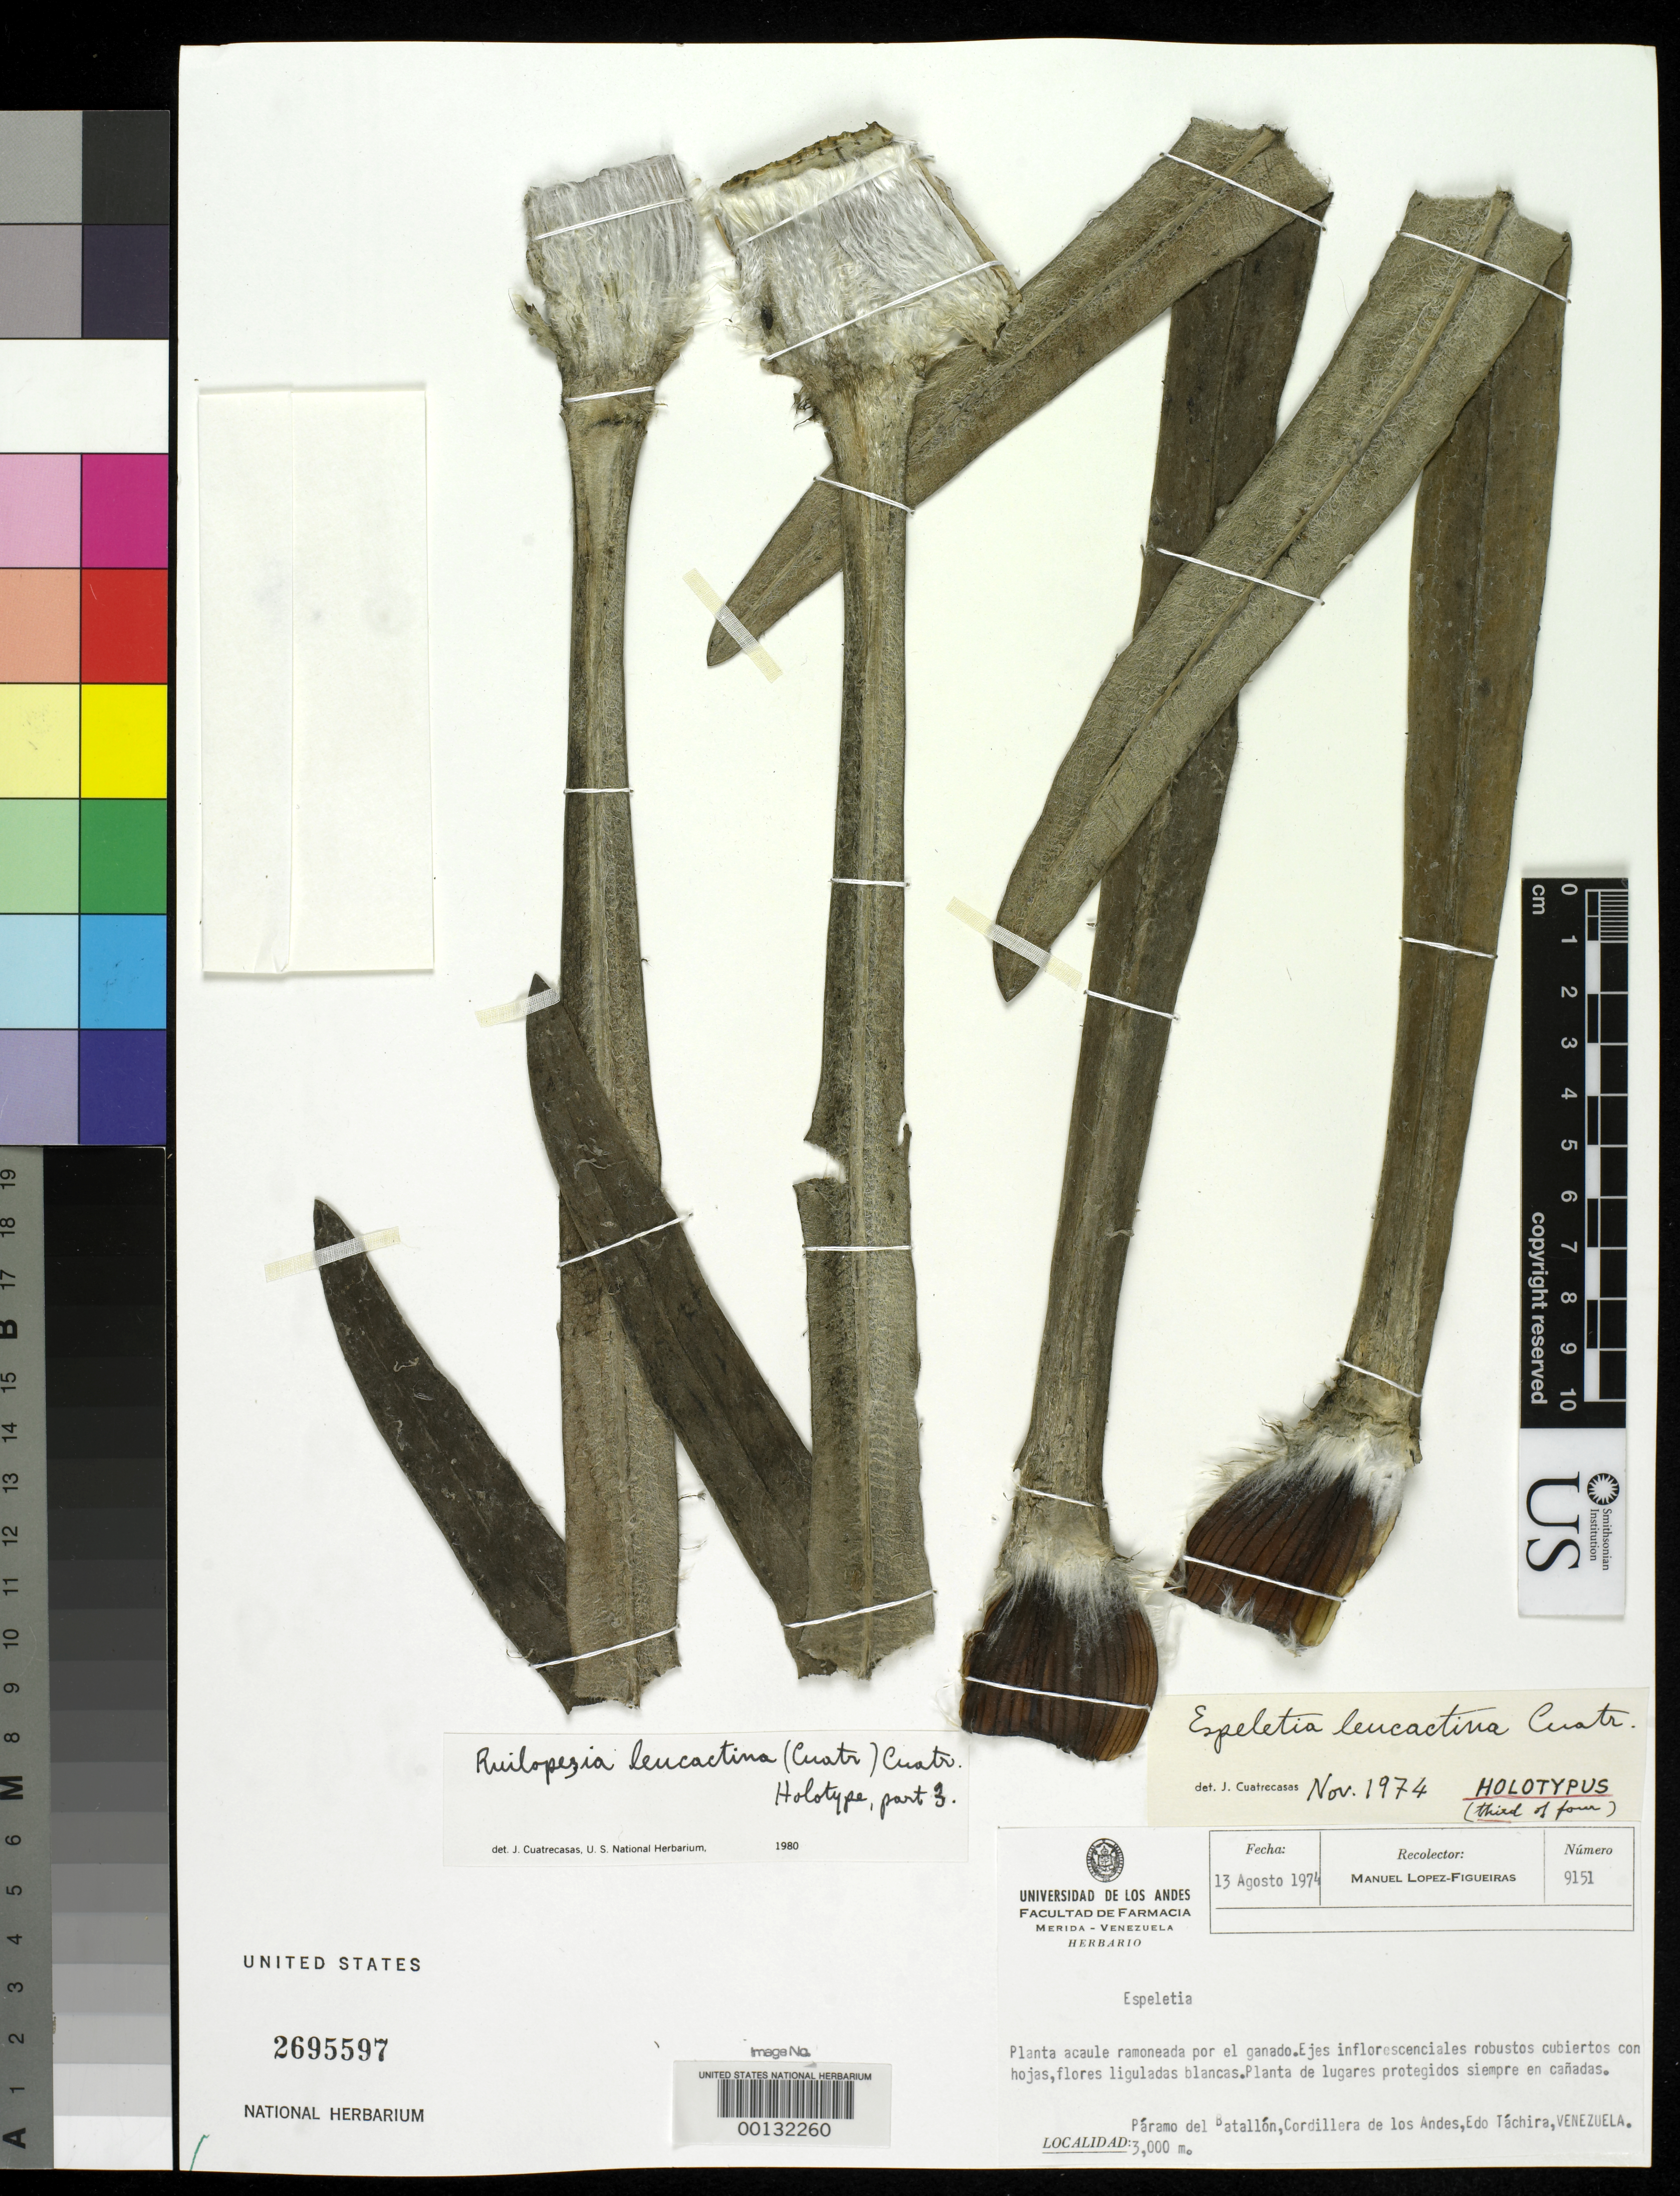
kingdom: Plantae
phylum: Tracheophyta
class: Magnoliopsida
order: Asterales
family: Asteraceae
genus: Espeletia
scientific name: Espeletia leucactina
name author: Cuatrec.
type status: Holotype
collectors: M. López Figueiras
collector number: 9151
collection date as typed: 13 Aug 1974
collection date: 1974-08-13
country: Venezuela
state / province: Tachira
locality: Páramo del Batallon, Cordillera de Los Andes.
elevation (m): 3000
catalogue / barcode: US 2695597